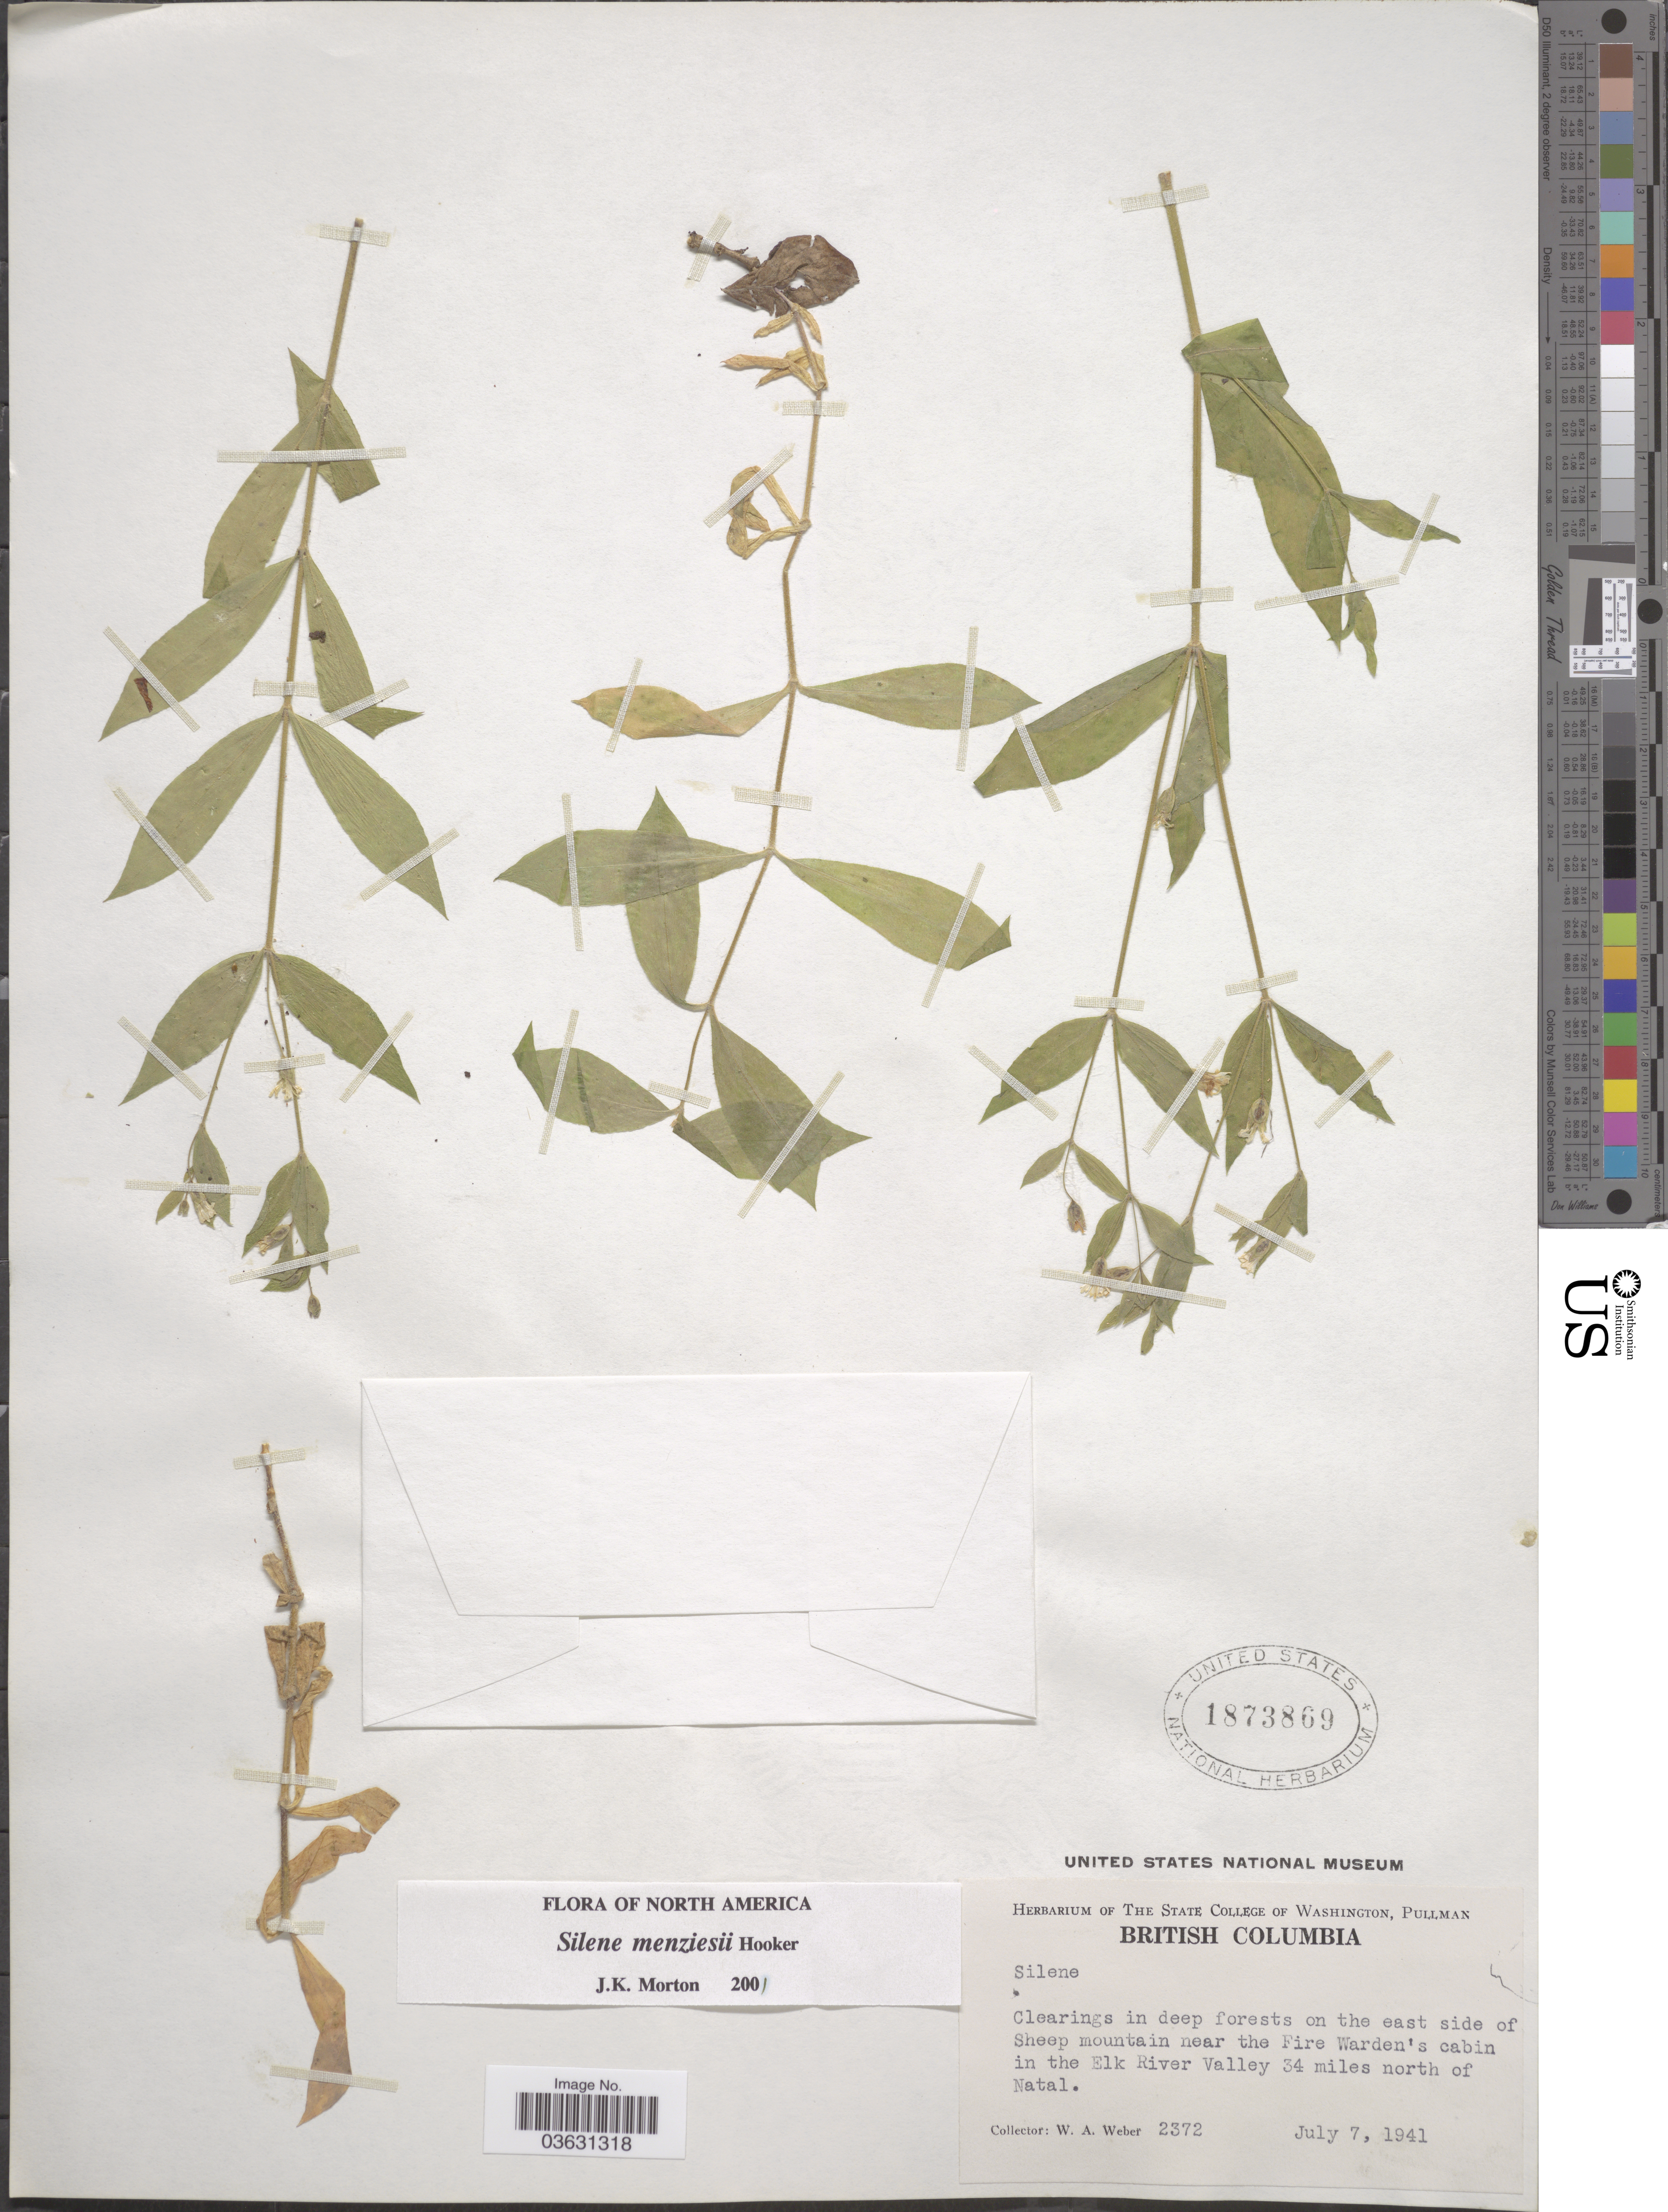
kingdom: Plantae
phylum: Tracheophyta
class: Magnoliopsida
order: Caryophyllales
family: Caryophyllaceae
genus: Silene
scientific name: Silene menziesii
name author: Hook.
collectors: W. A. Weber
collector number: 2372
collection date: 1941-07-07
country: Canada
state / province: British Columbia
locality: East side of Sheep mountain near the Fire Warden's cabin in the Elk River Valley 34 miles north of Natal.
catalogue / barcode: US 1873869